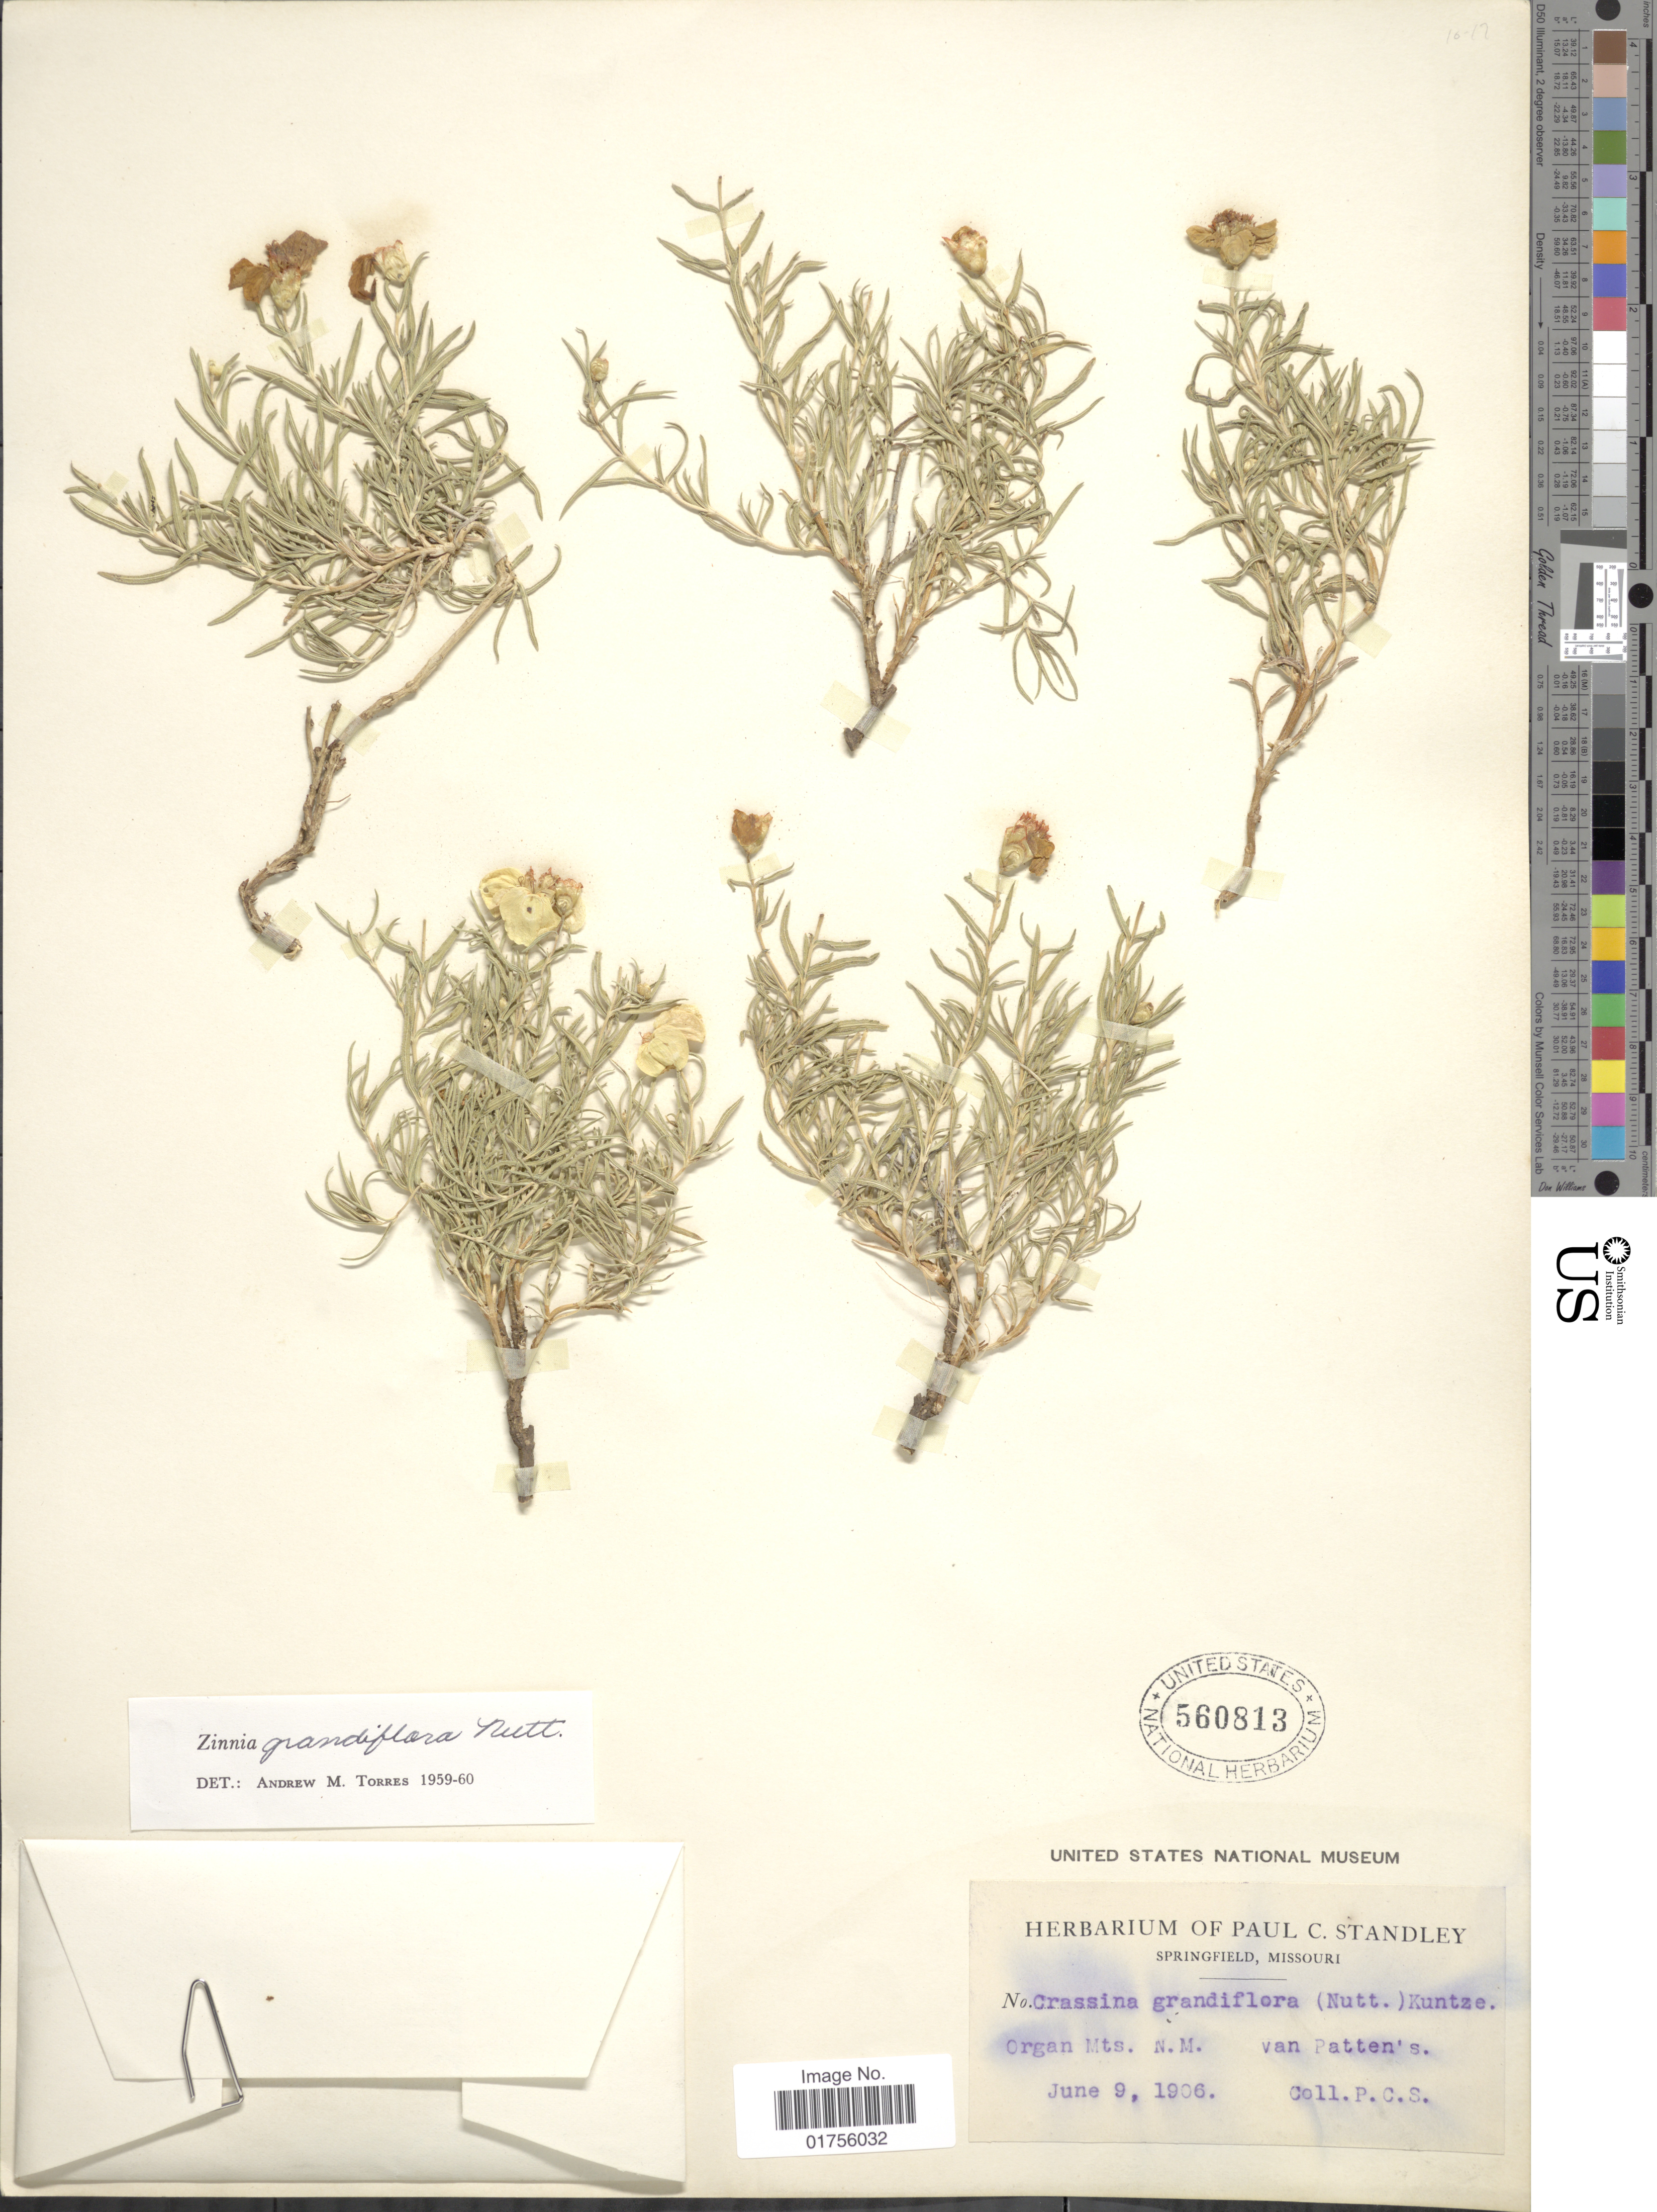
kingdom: Plantae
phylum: Tracheophyta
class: Magnoliopsida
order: Asterales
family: Asteraceae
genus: Zinnia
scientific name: Zinnia grandiflora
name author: Nutt.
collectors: P. C. Standley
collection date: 1906-06-09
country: United States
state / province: New Mexico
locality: Organ Mts., N. M. Van Patten's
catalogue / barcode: US 560813